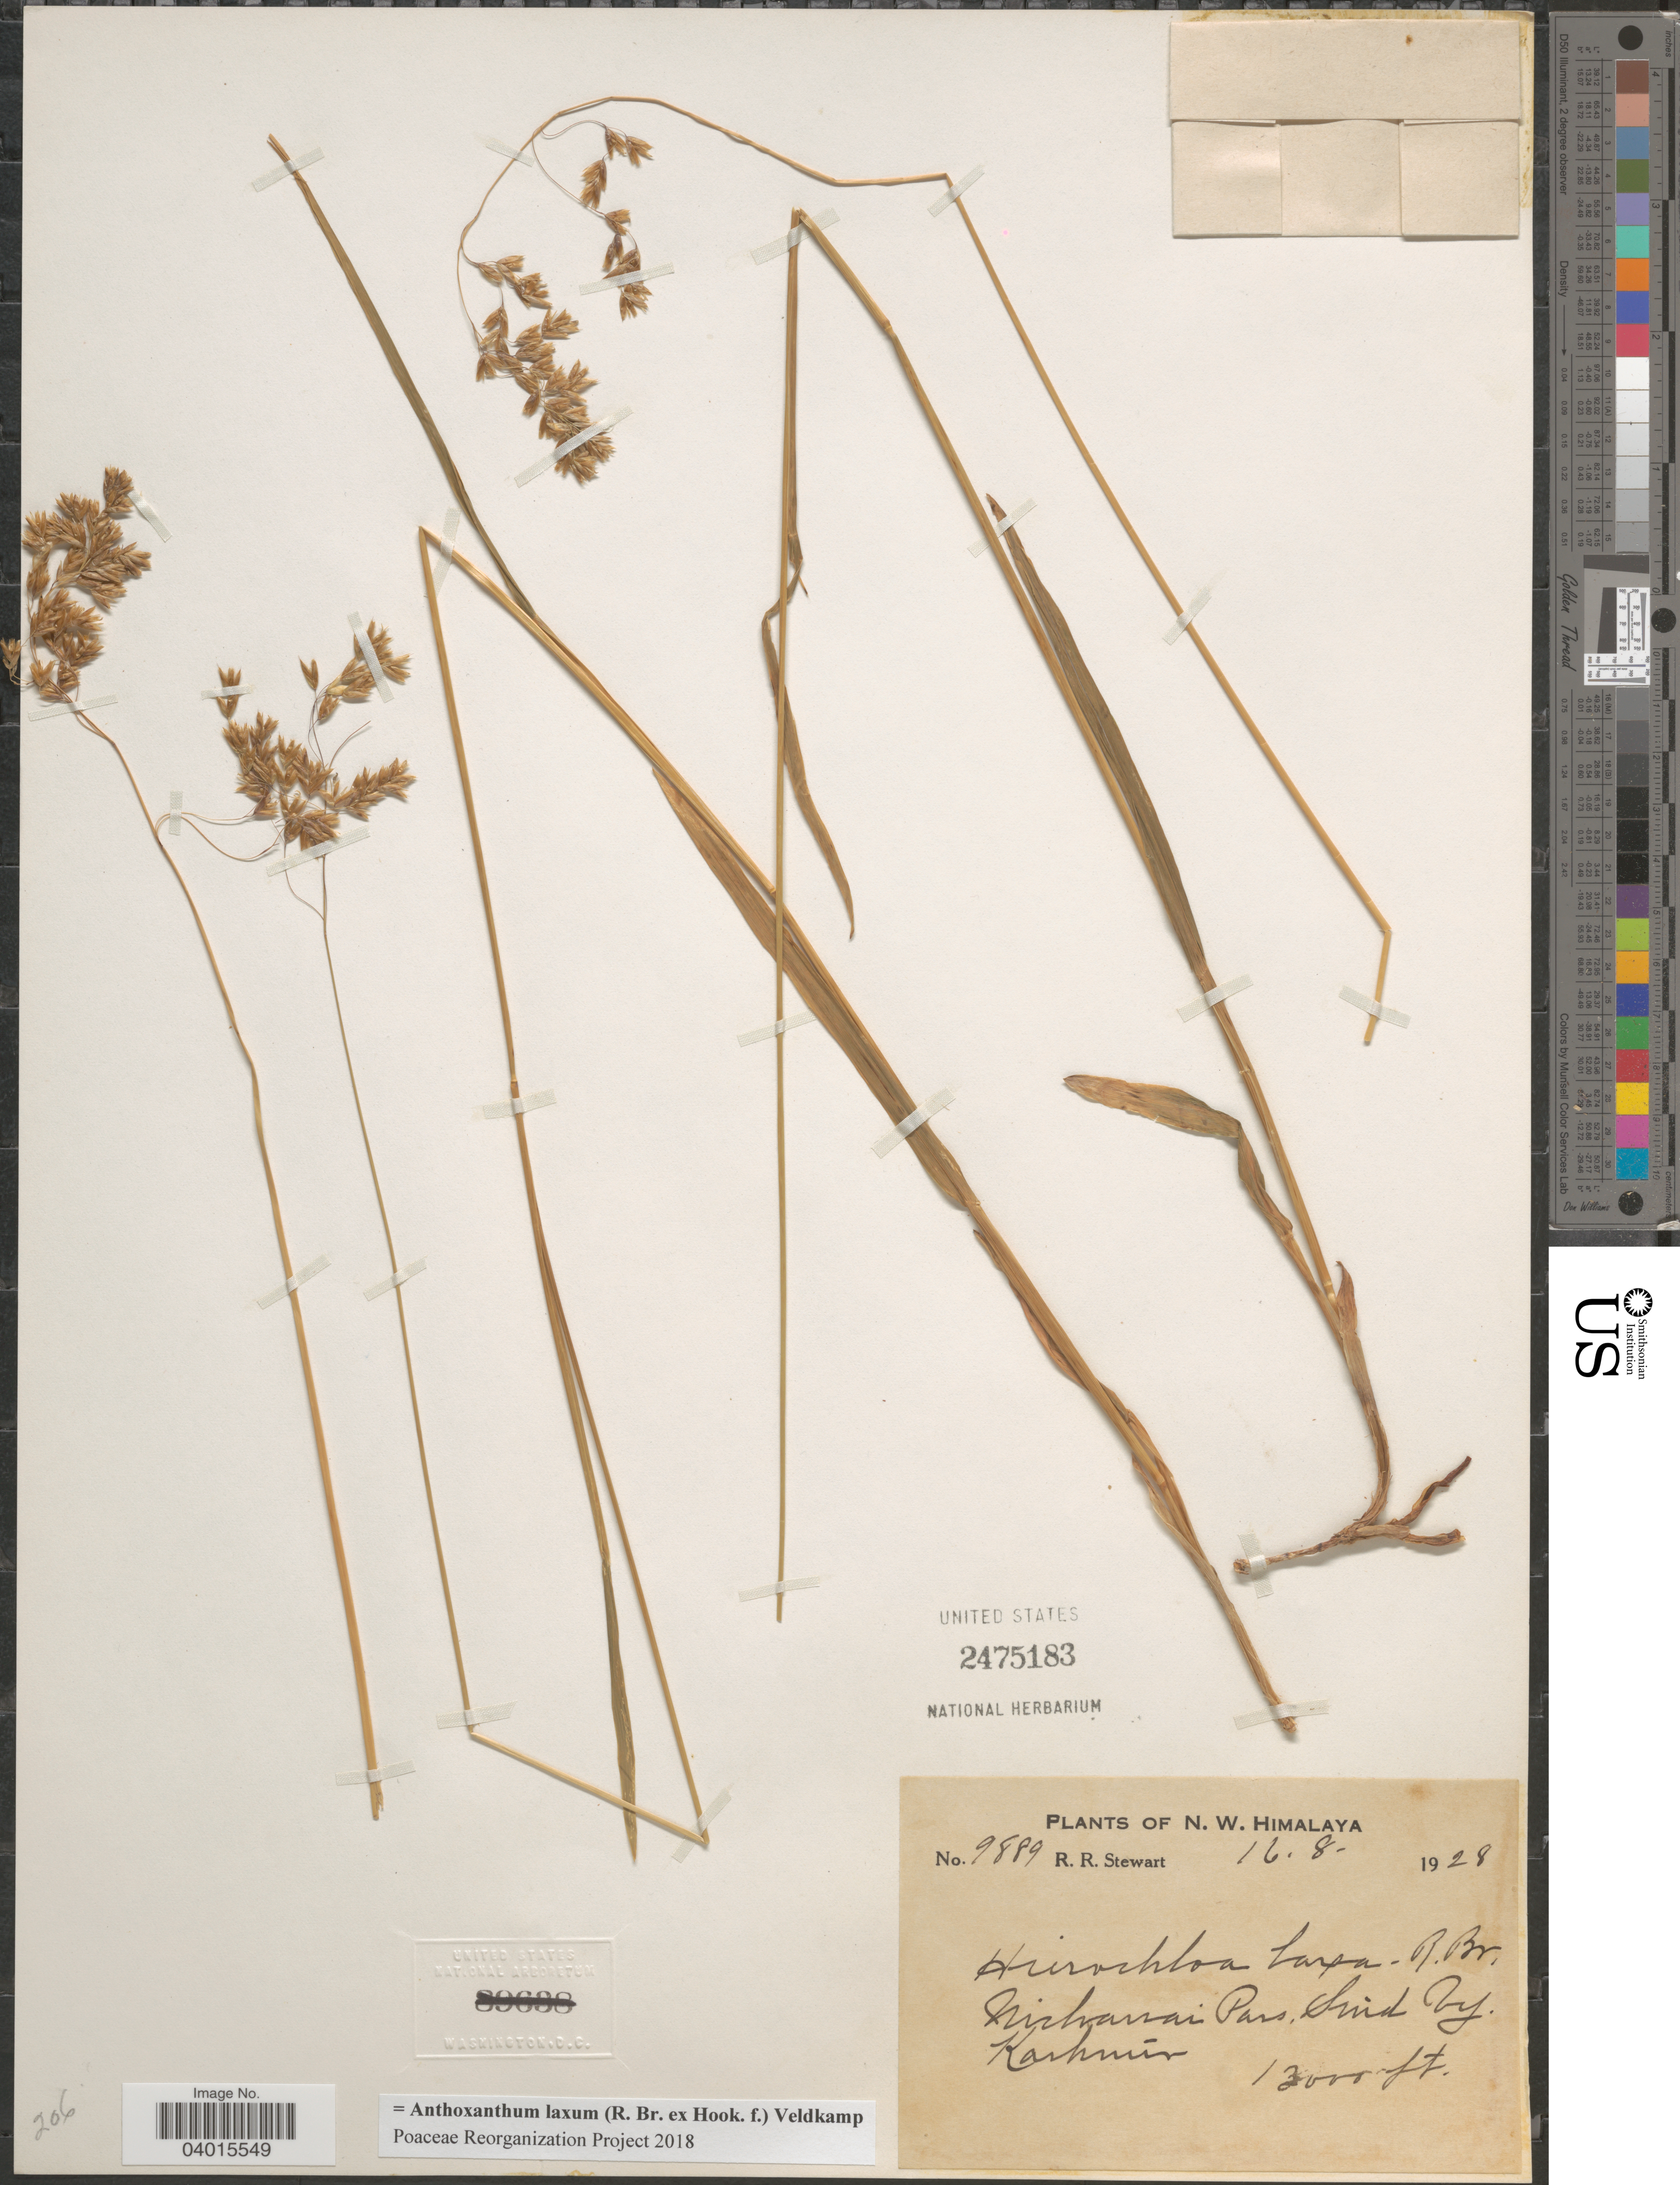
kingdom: Plantae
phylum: Tracheophyta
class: Liliopsida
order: Poales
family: Poaceae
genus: Anthoxanthum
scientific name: Anthoxanthum laxum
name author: (R. Br. ex Hook. f.) Veldkamp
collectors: R. Stewart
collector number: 9889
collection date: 1928-08-16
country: India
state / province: Jammu and Kashmir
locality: N.W. Himalaya. Nichanai Pass, Sind Vy, Kashmir.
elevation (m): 3962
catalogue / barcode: US 2475183